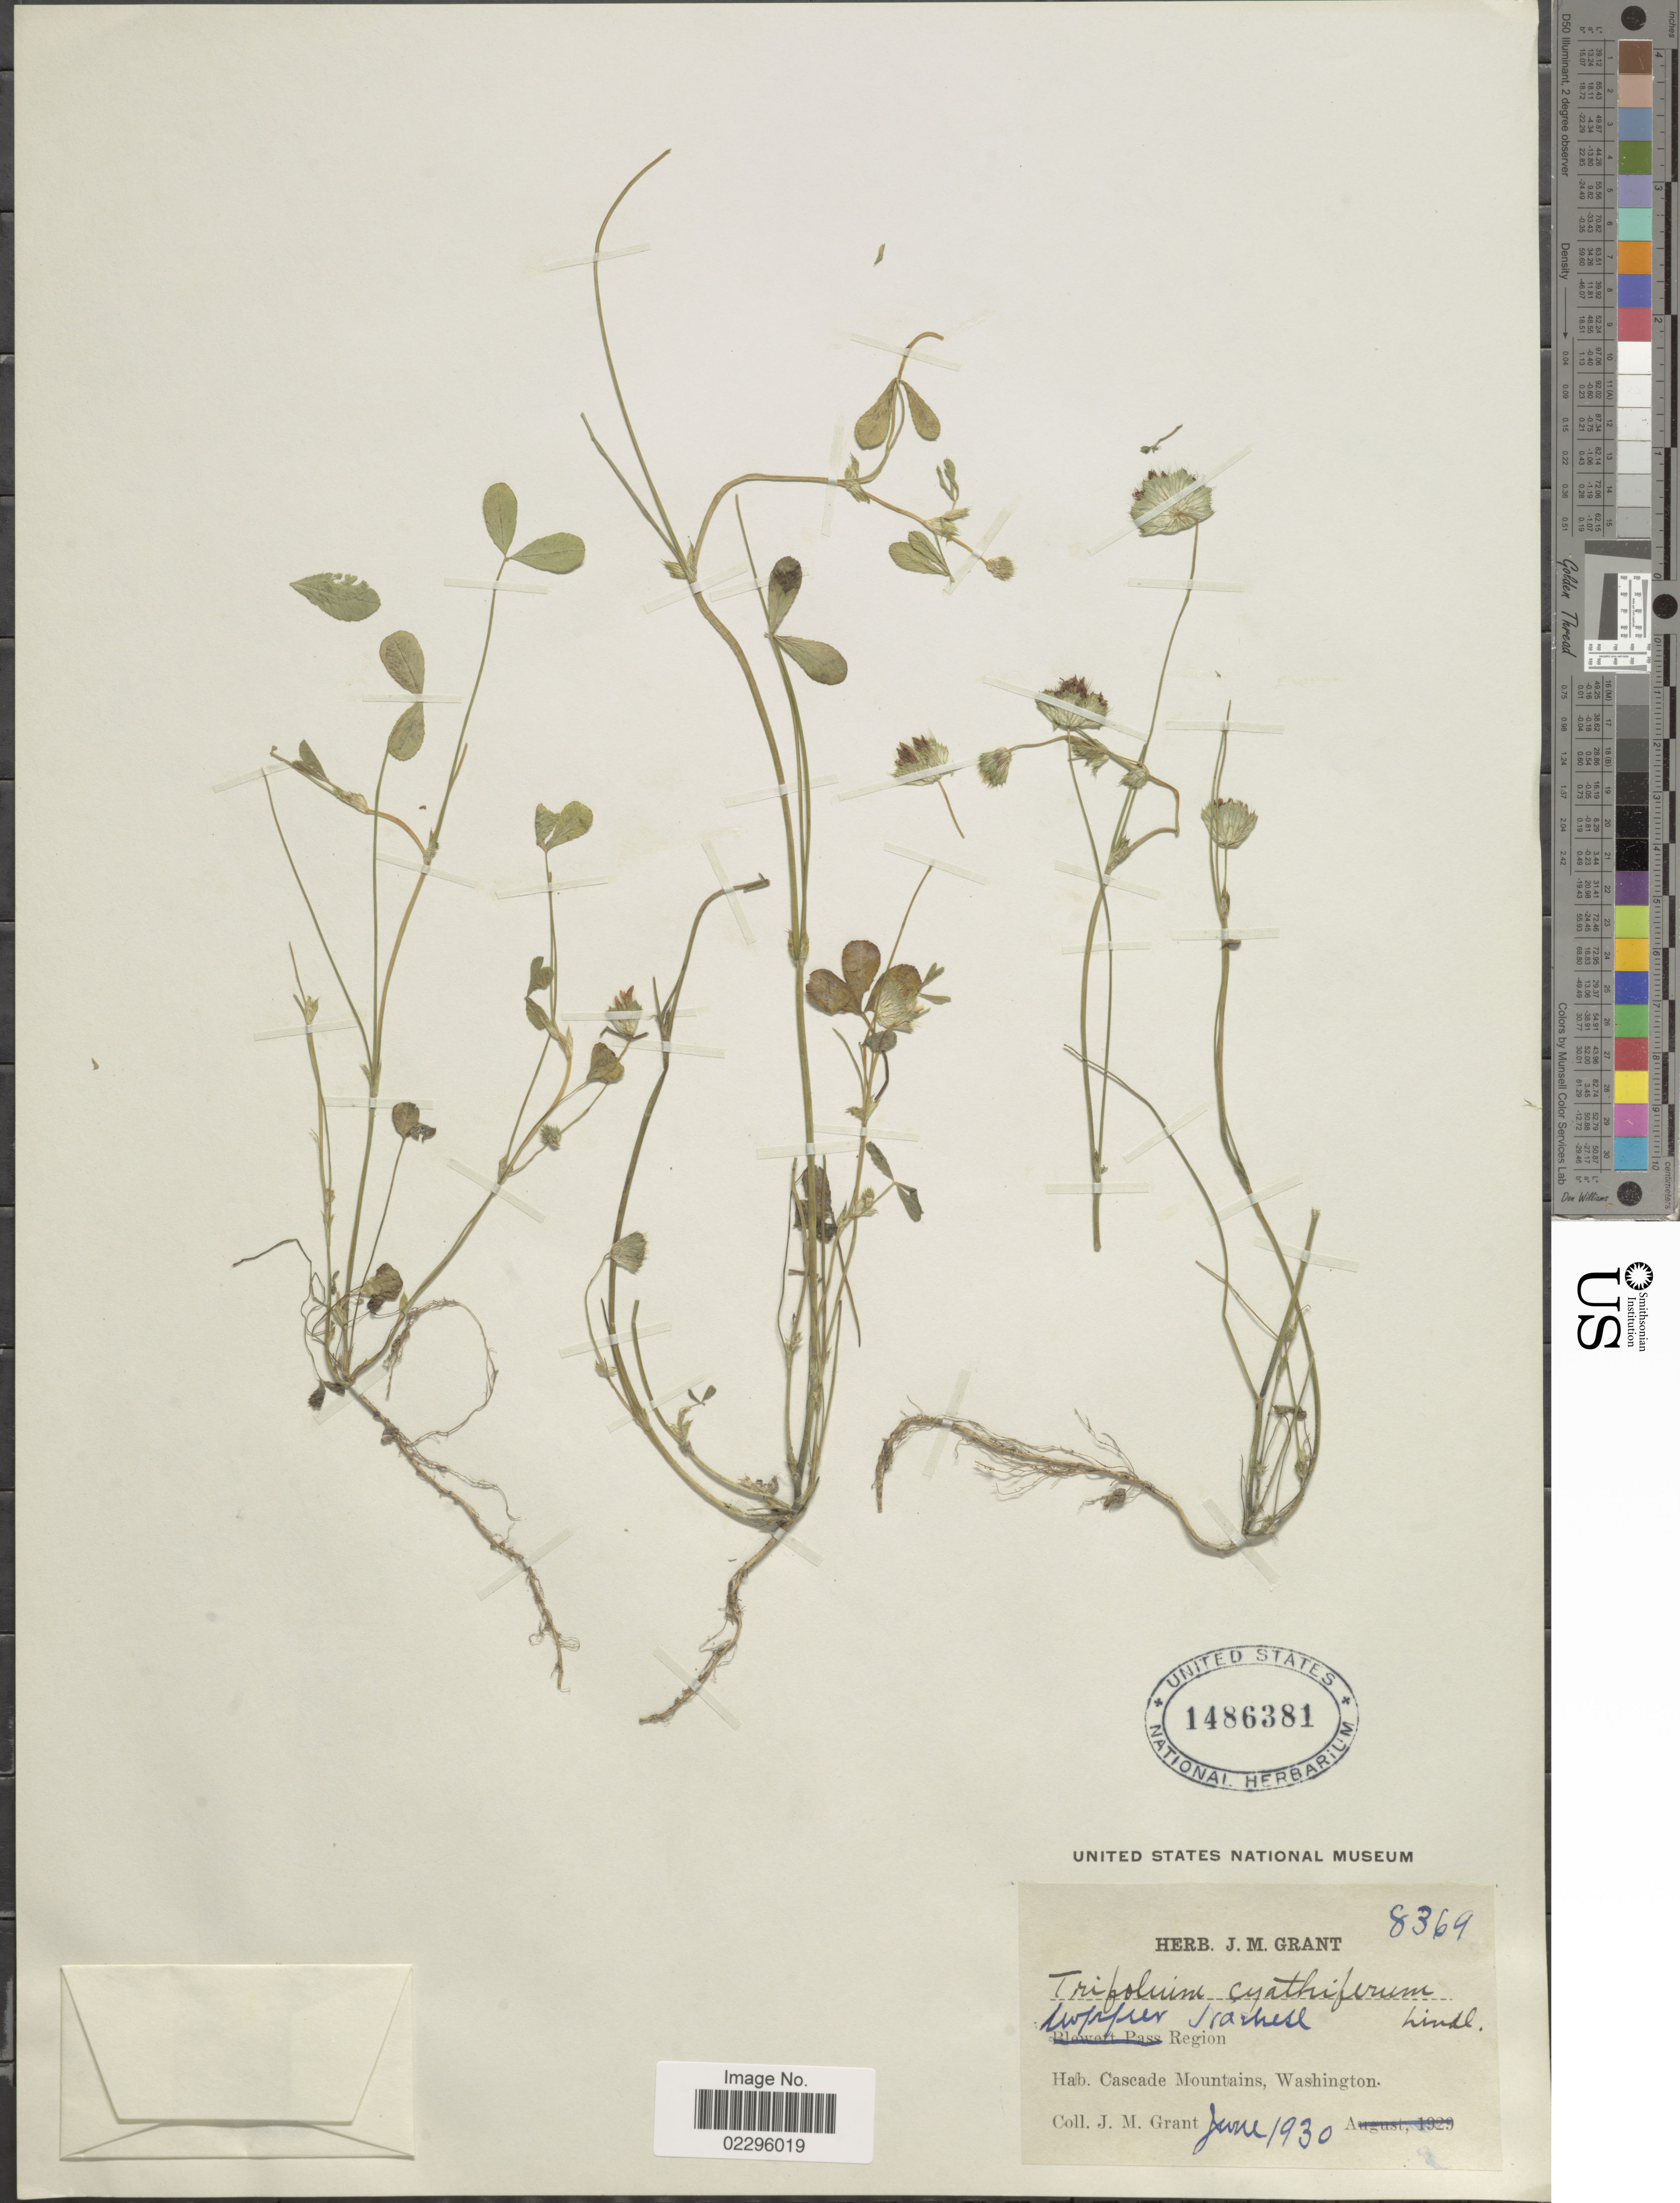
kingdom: Plantae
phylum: Tracheophyta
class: Magnoliopsida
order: Fabales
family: Fabaceae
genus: Trifolium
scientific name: Trifolium cyathiferum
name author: Lindl.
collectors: J. M. Grant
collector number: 8369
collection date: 1930-06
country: United States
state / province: Washington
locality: Upper Naches Region, Cascade Mountains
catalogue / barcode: US 1486381